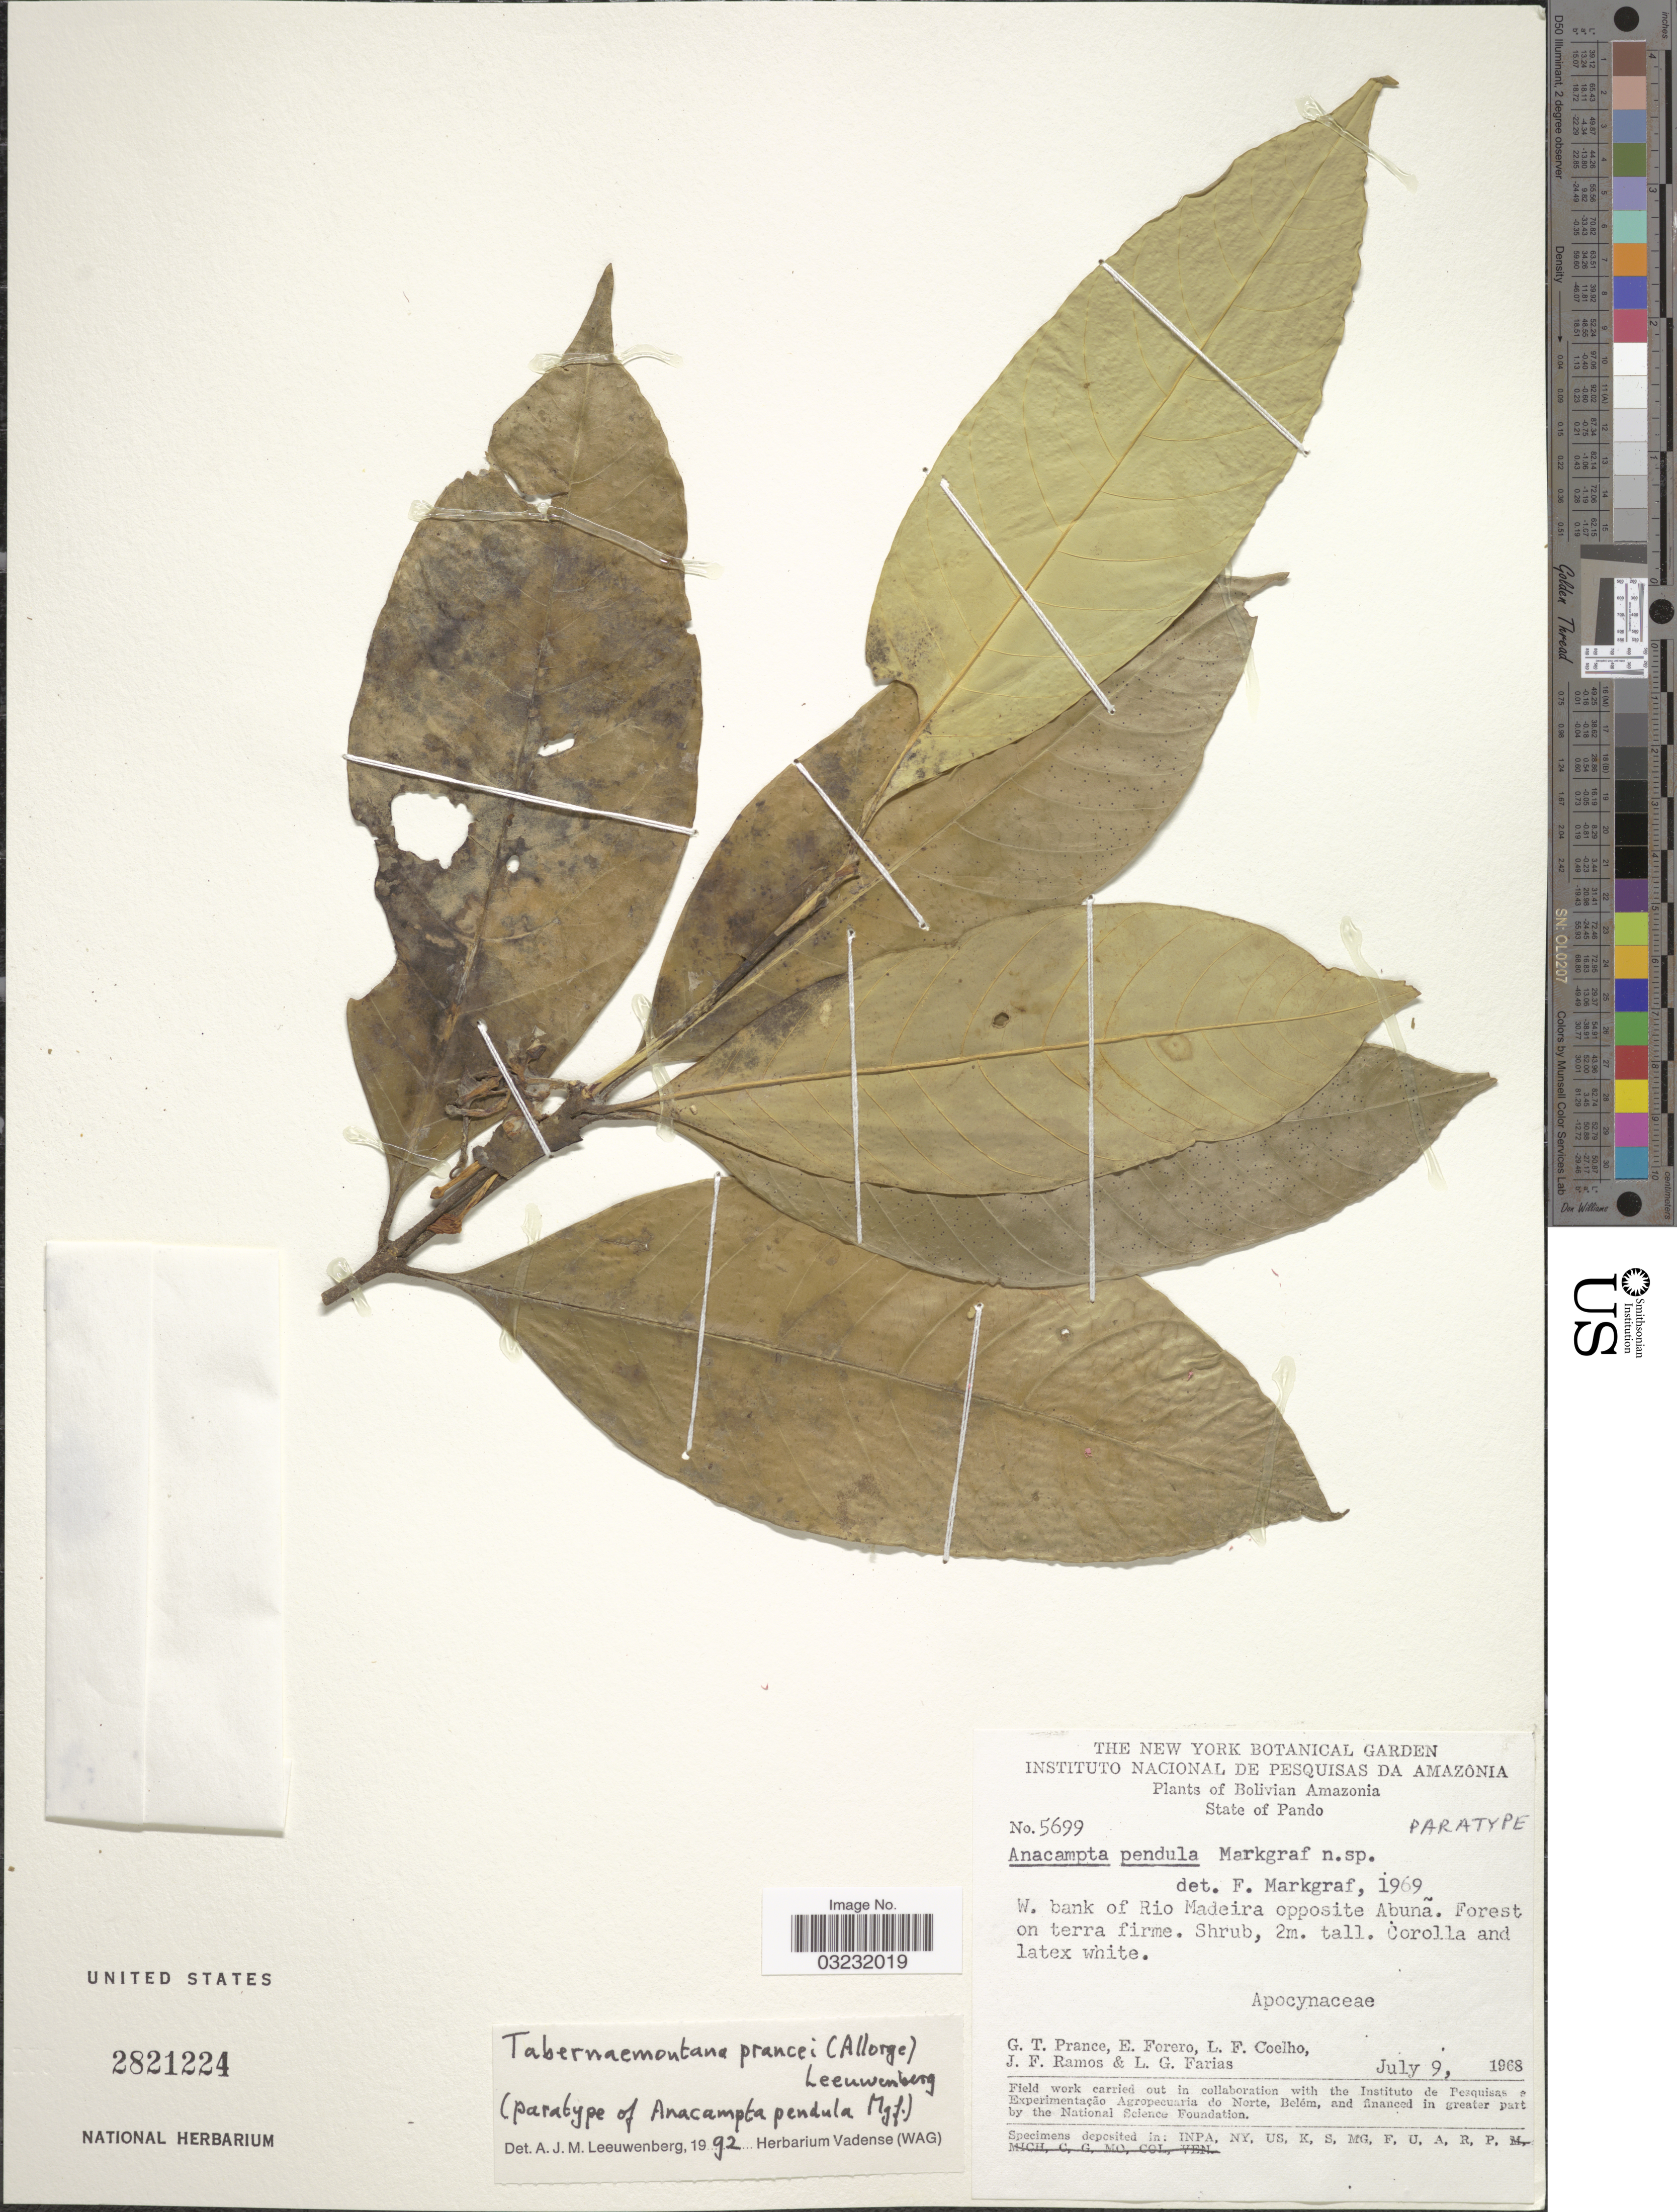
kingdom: Plantae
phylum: Tracheophyta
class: Magnoliopsida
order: Gentianales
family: Apocynaceae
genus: Tabernaemontana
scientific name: Tabernaemontana prancei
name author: (L. Allorge) Leewenberg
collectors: G. T. Prance, E. Forero, L. F. Coelho, J. F. Ramos & L. G. Farias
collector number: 5699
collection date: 1968-07-09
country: Bolivia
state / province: Pando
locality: Bolivian Amazonia. State of Pando. W. bank of Rio Madeira opposite Abunã.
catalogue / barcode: US 2821224